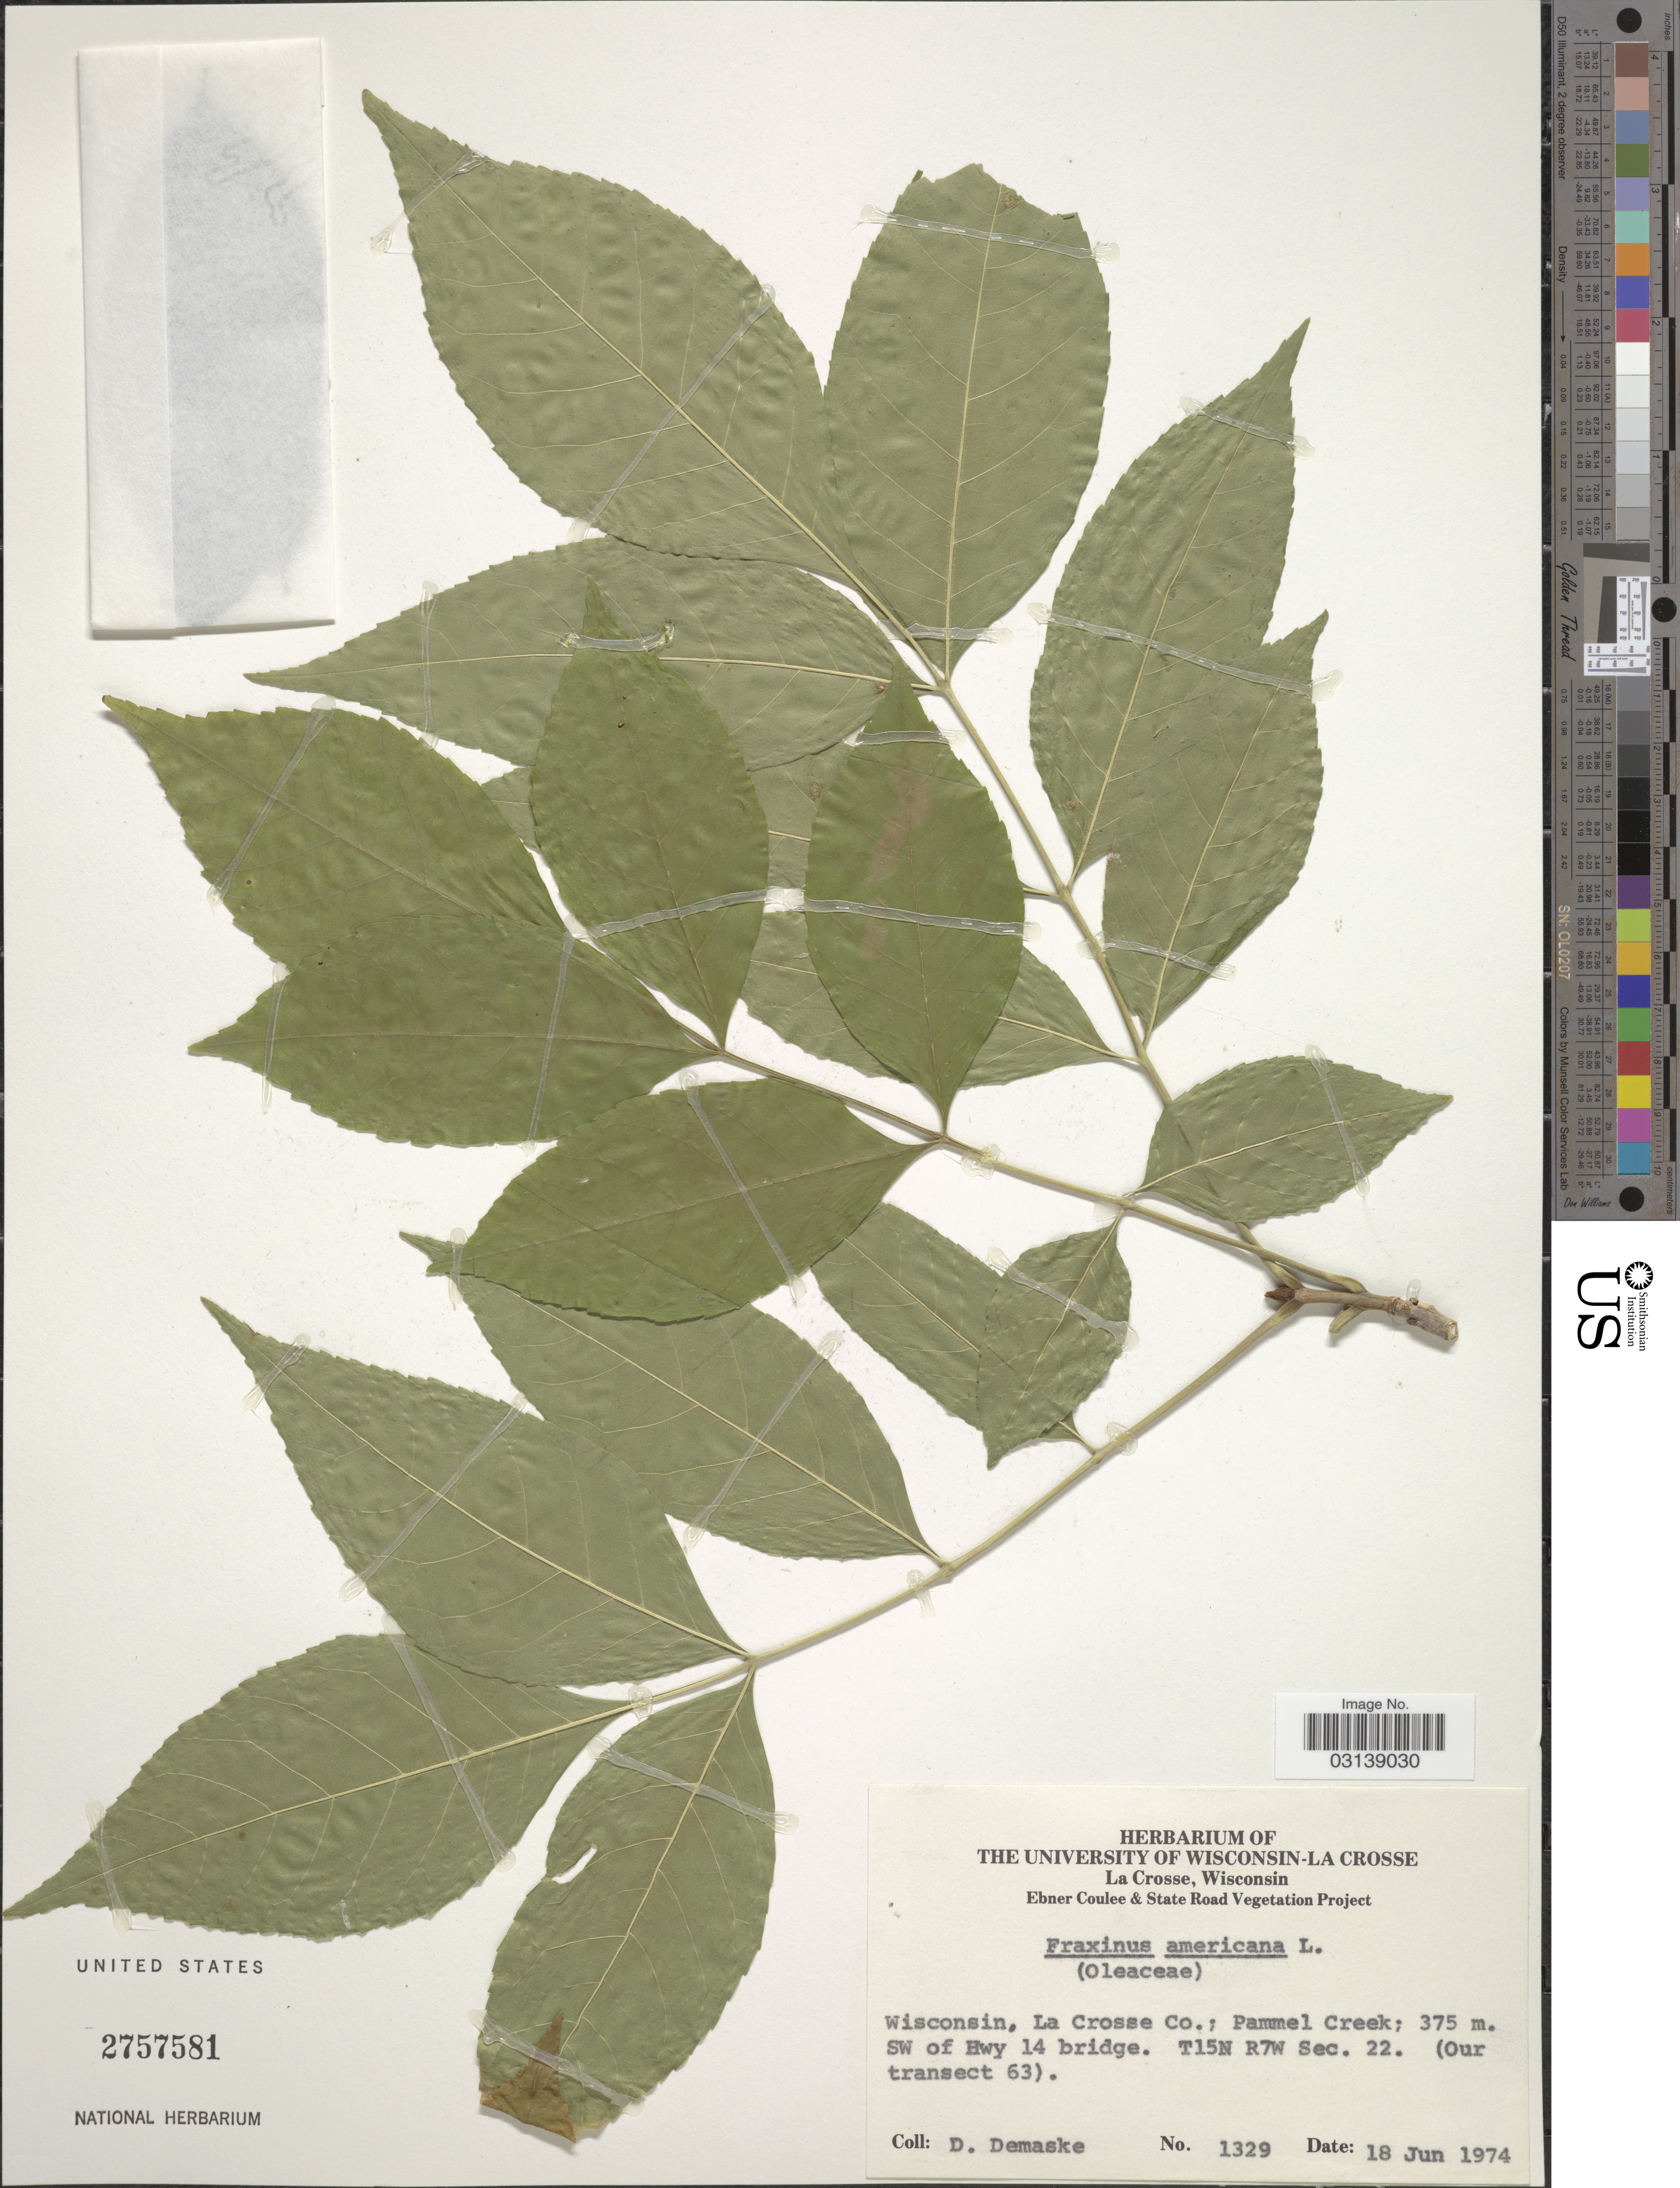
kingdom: Plantae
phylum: Tracheophyta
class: Magnoliopsida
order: Lamiales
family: Oleaceae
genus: Fraxinus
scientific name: Fraxinus pennsylvanica var. lanceolata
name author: Sarg.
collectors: D. Demaske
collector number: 1329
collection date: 1974-06-18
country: United States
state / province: Wisconsin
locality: La Crosse Co.; Pammel Creek; SW of Hwy 14 bridge. T15N R7W Sec. 22. (Our transect 63).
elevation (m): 375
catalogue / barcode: US 2757581